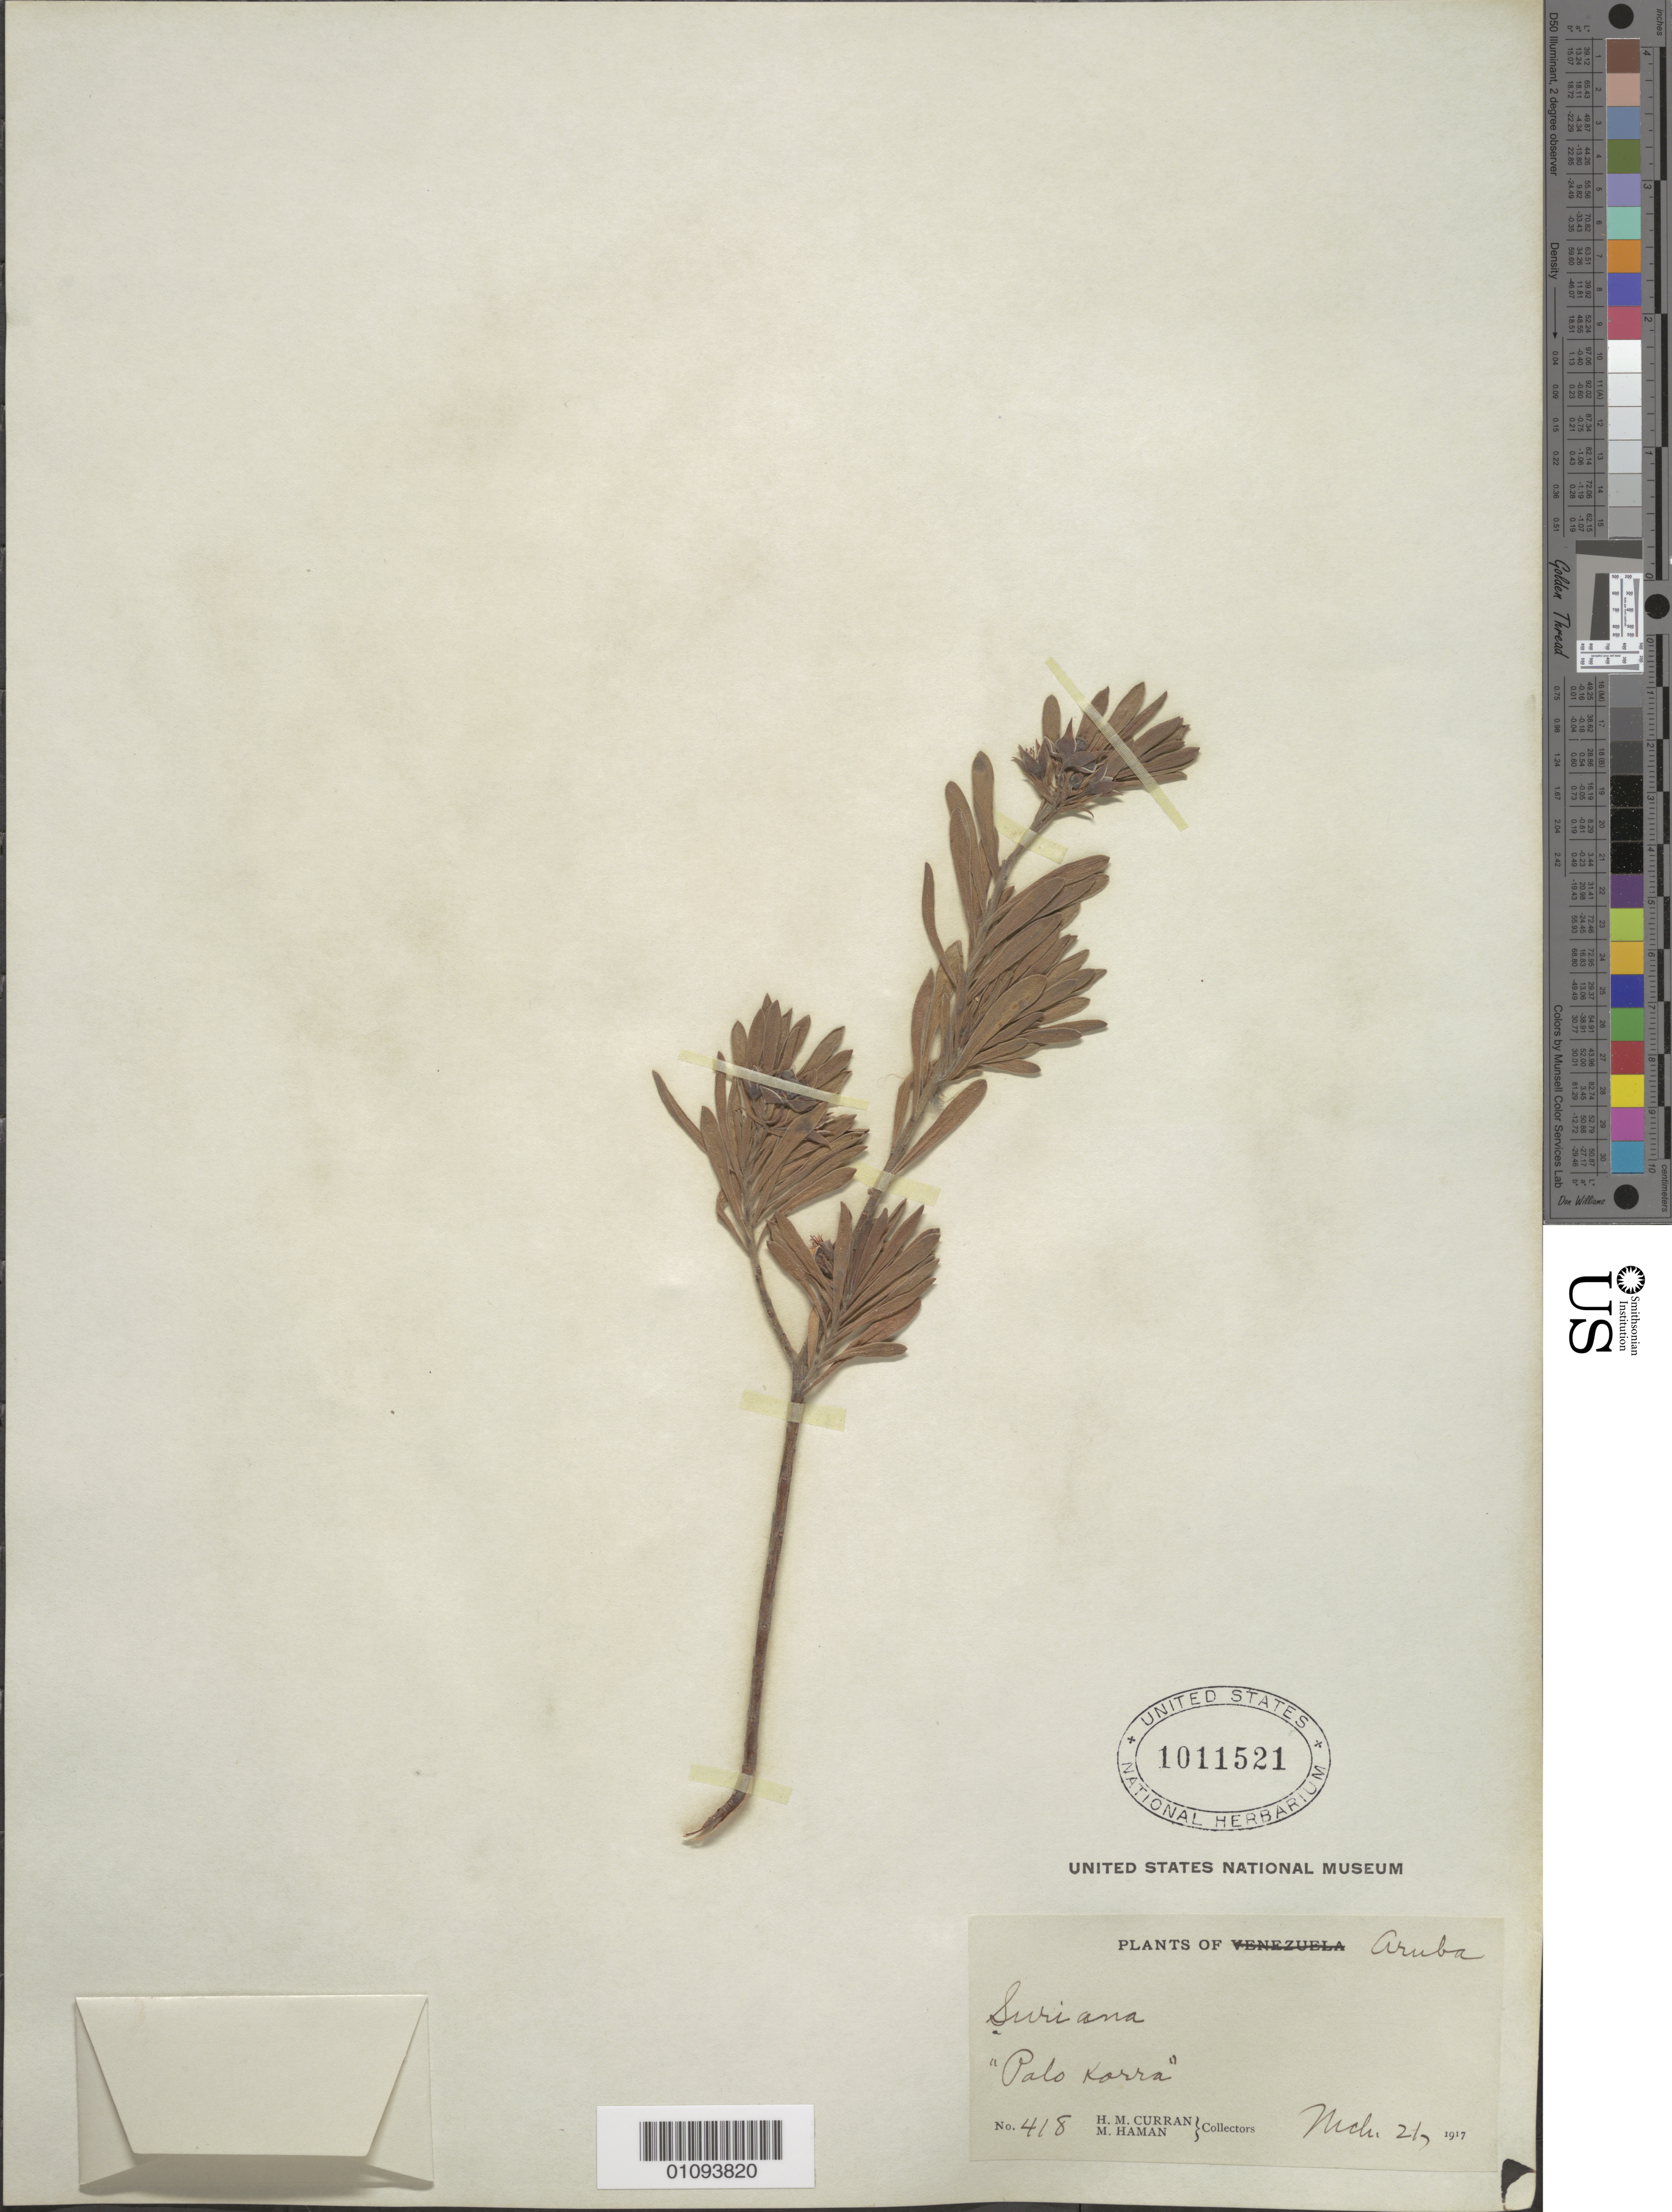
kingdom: Plantae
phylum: Tracheophyta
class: Magnoliopsida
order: Fabales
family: Surianaceae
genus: Suriana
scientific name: Suriana maritima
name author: L.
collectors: H. M. Curran & M. Haman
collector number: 418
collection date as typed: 21 Mar 1917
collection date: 1917-03-21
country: Aruba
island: Aruba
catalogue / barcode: US 1011521